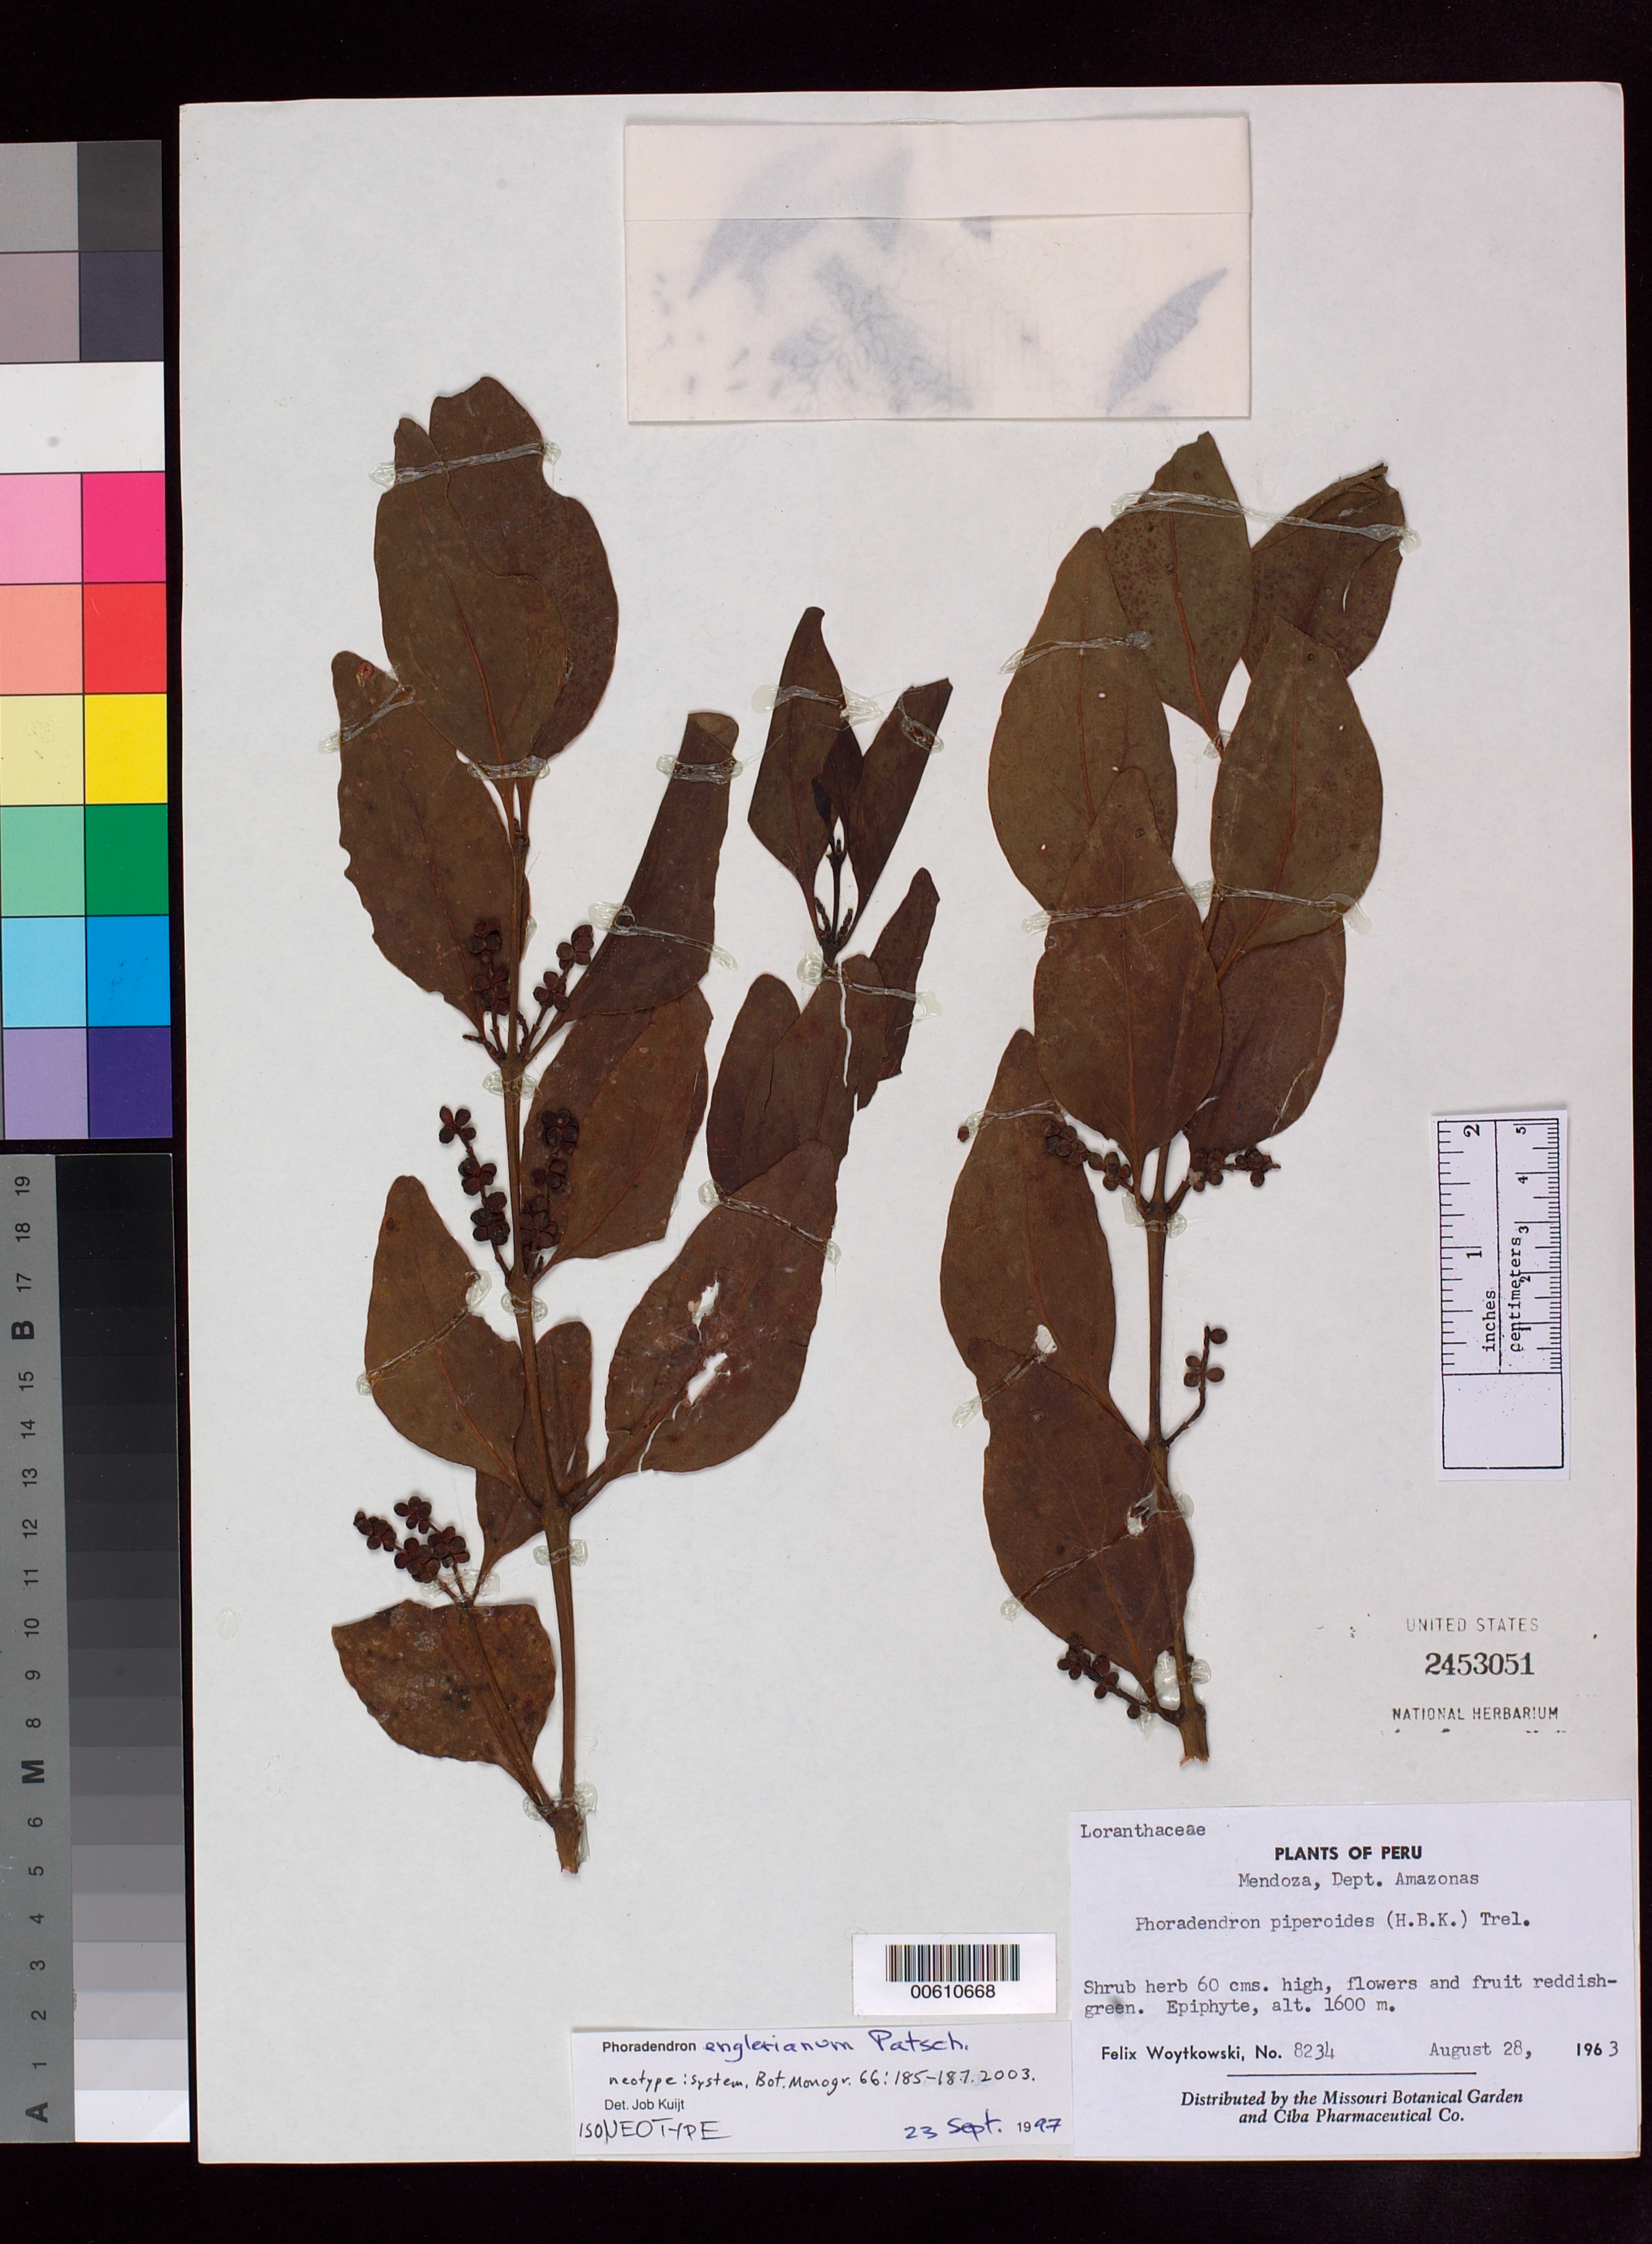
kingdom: Plantae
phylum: Tracheophyta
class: Magnoliopsida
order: Santalales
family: Viscaceae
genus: Phoradendron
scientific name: Phoradendron englerianum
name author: Pacz.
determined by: Kuijt, Job, (CANADA)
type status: Isoneotype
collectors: F. Woytkowski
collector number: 8234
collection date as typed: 28 Aug 1963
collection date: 1963-08-28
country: Peru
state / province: Amazonas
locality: Mendoza.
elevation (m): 1600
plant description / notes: Original syntypes Weberbauer 1903, 1904 (B) destroyed.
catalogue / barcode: US 2453051